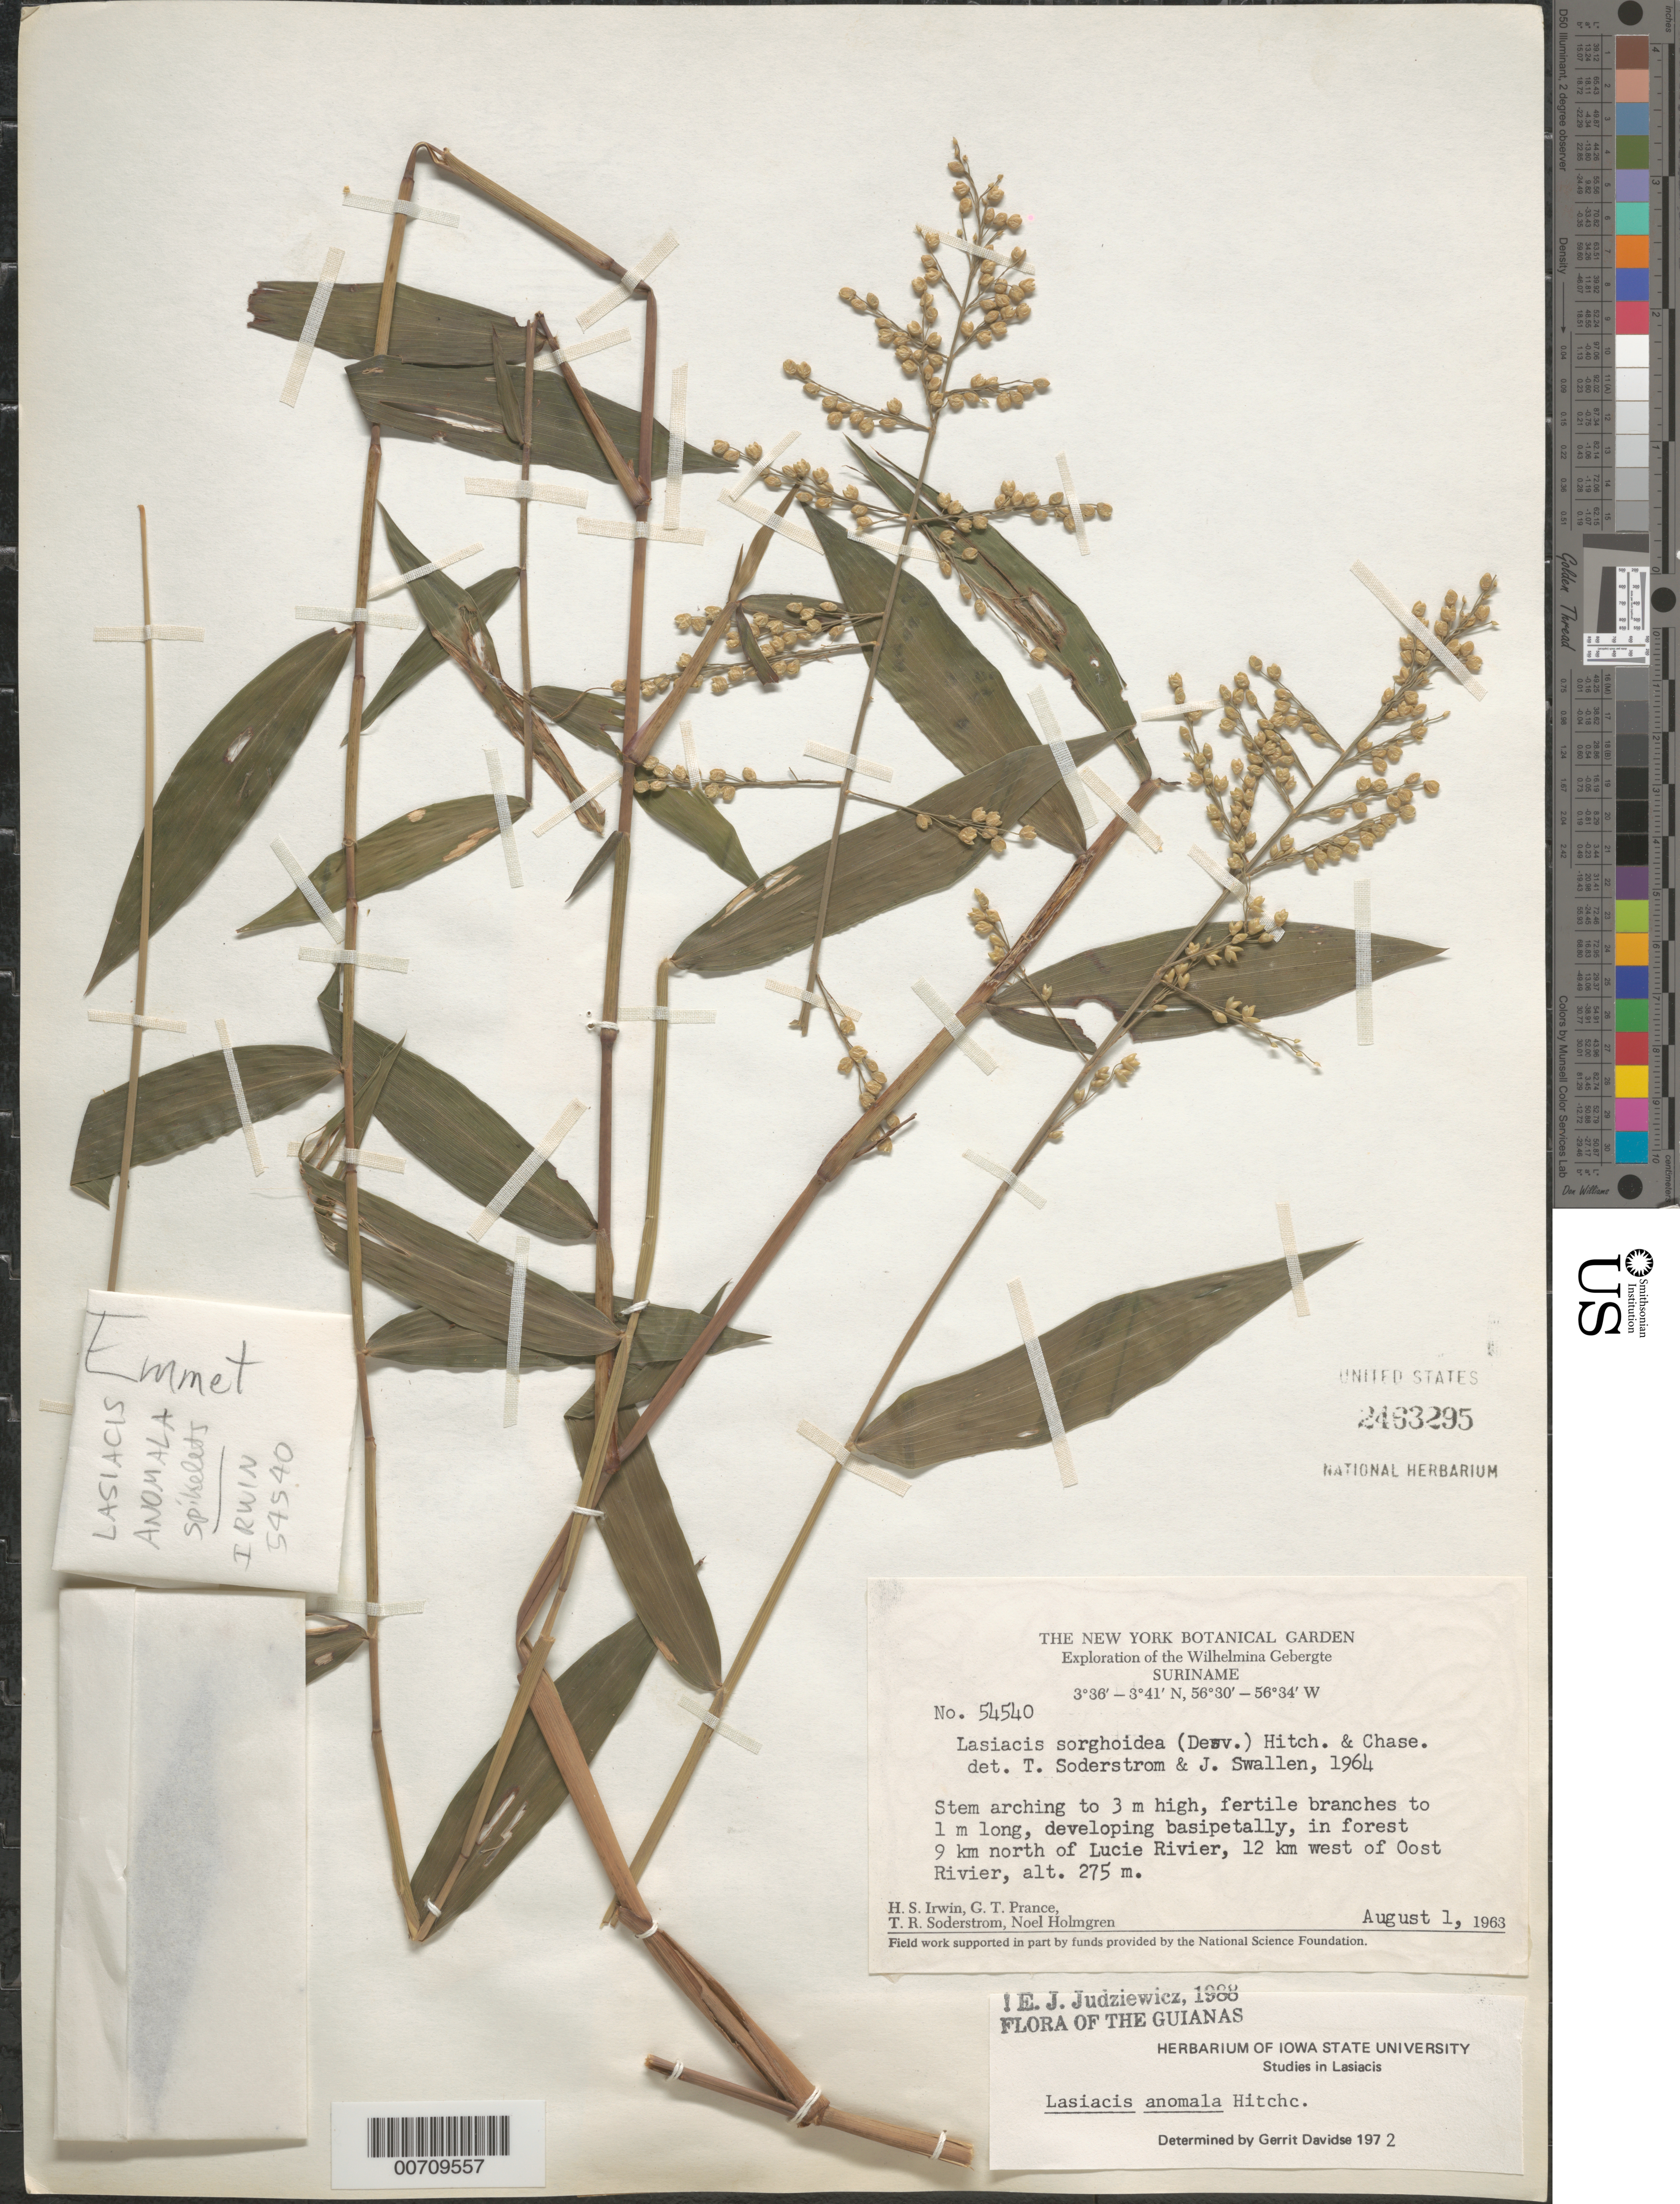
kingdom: Plantae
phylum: Tracheophyta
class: Liliopsida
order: Poales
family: Poaceae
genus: Lasiacis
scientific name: Lasiacis anomala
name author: Hitchc.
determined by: Davidse, Gerrit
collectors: H. Irwin, G. T. Prance, T. R. Soderstrom & N. H. Holmgren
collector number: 54540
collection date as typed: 1-Aug-63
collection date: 1963-08-01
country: Suriname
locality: Lucie R., 9 km N of and 12 km W of Oost R., Wilhelmina Gebergte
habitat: Forest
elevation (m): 275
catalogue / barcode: US 2463295